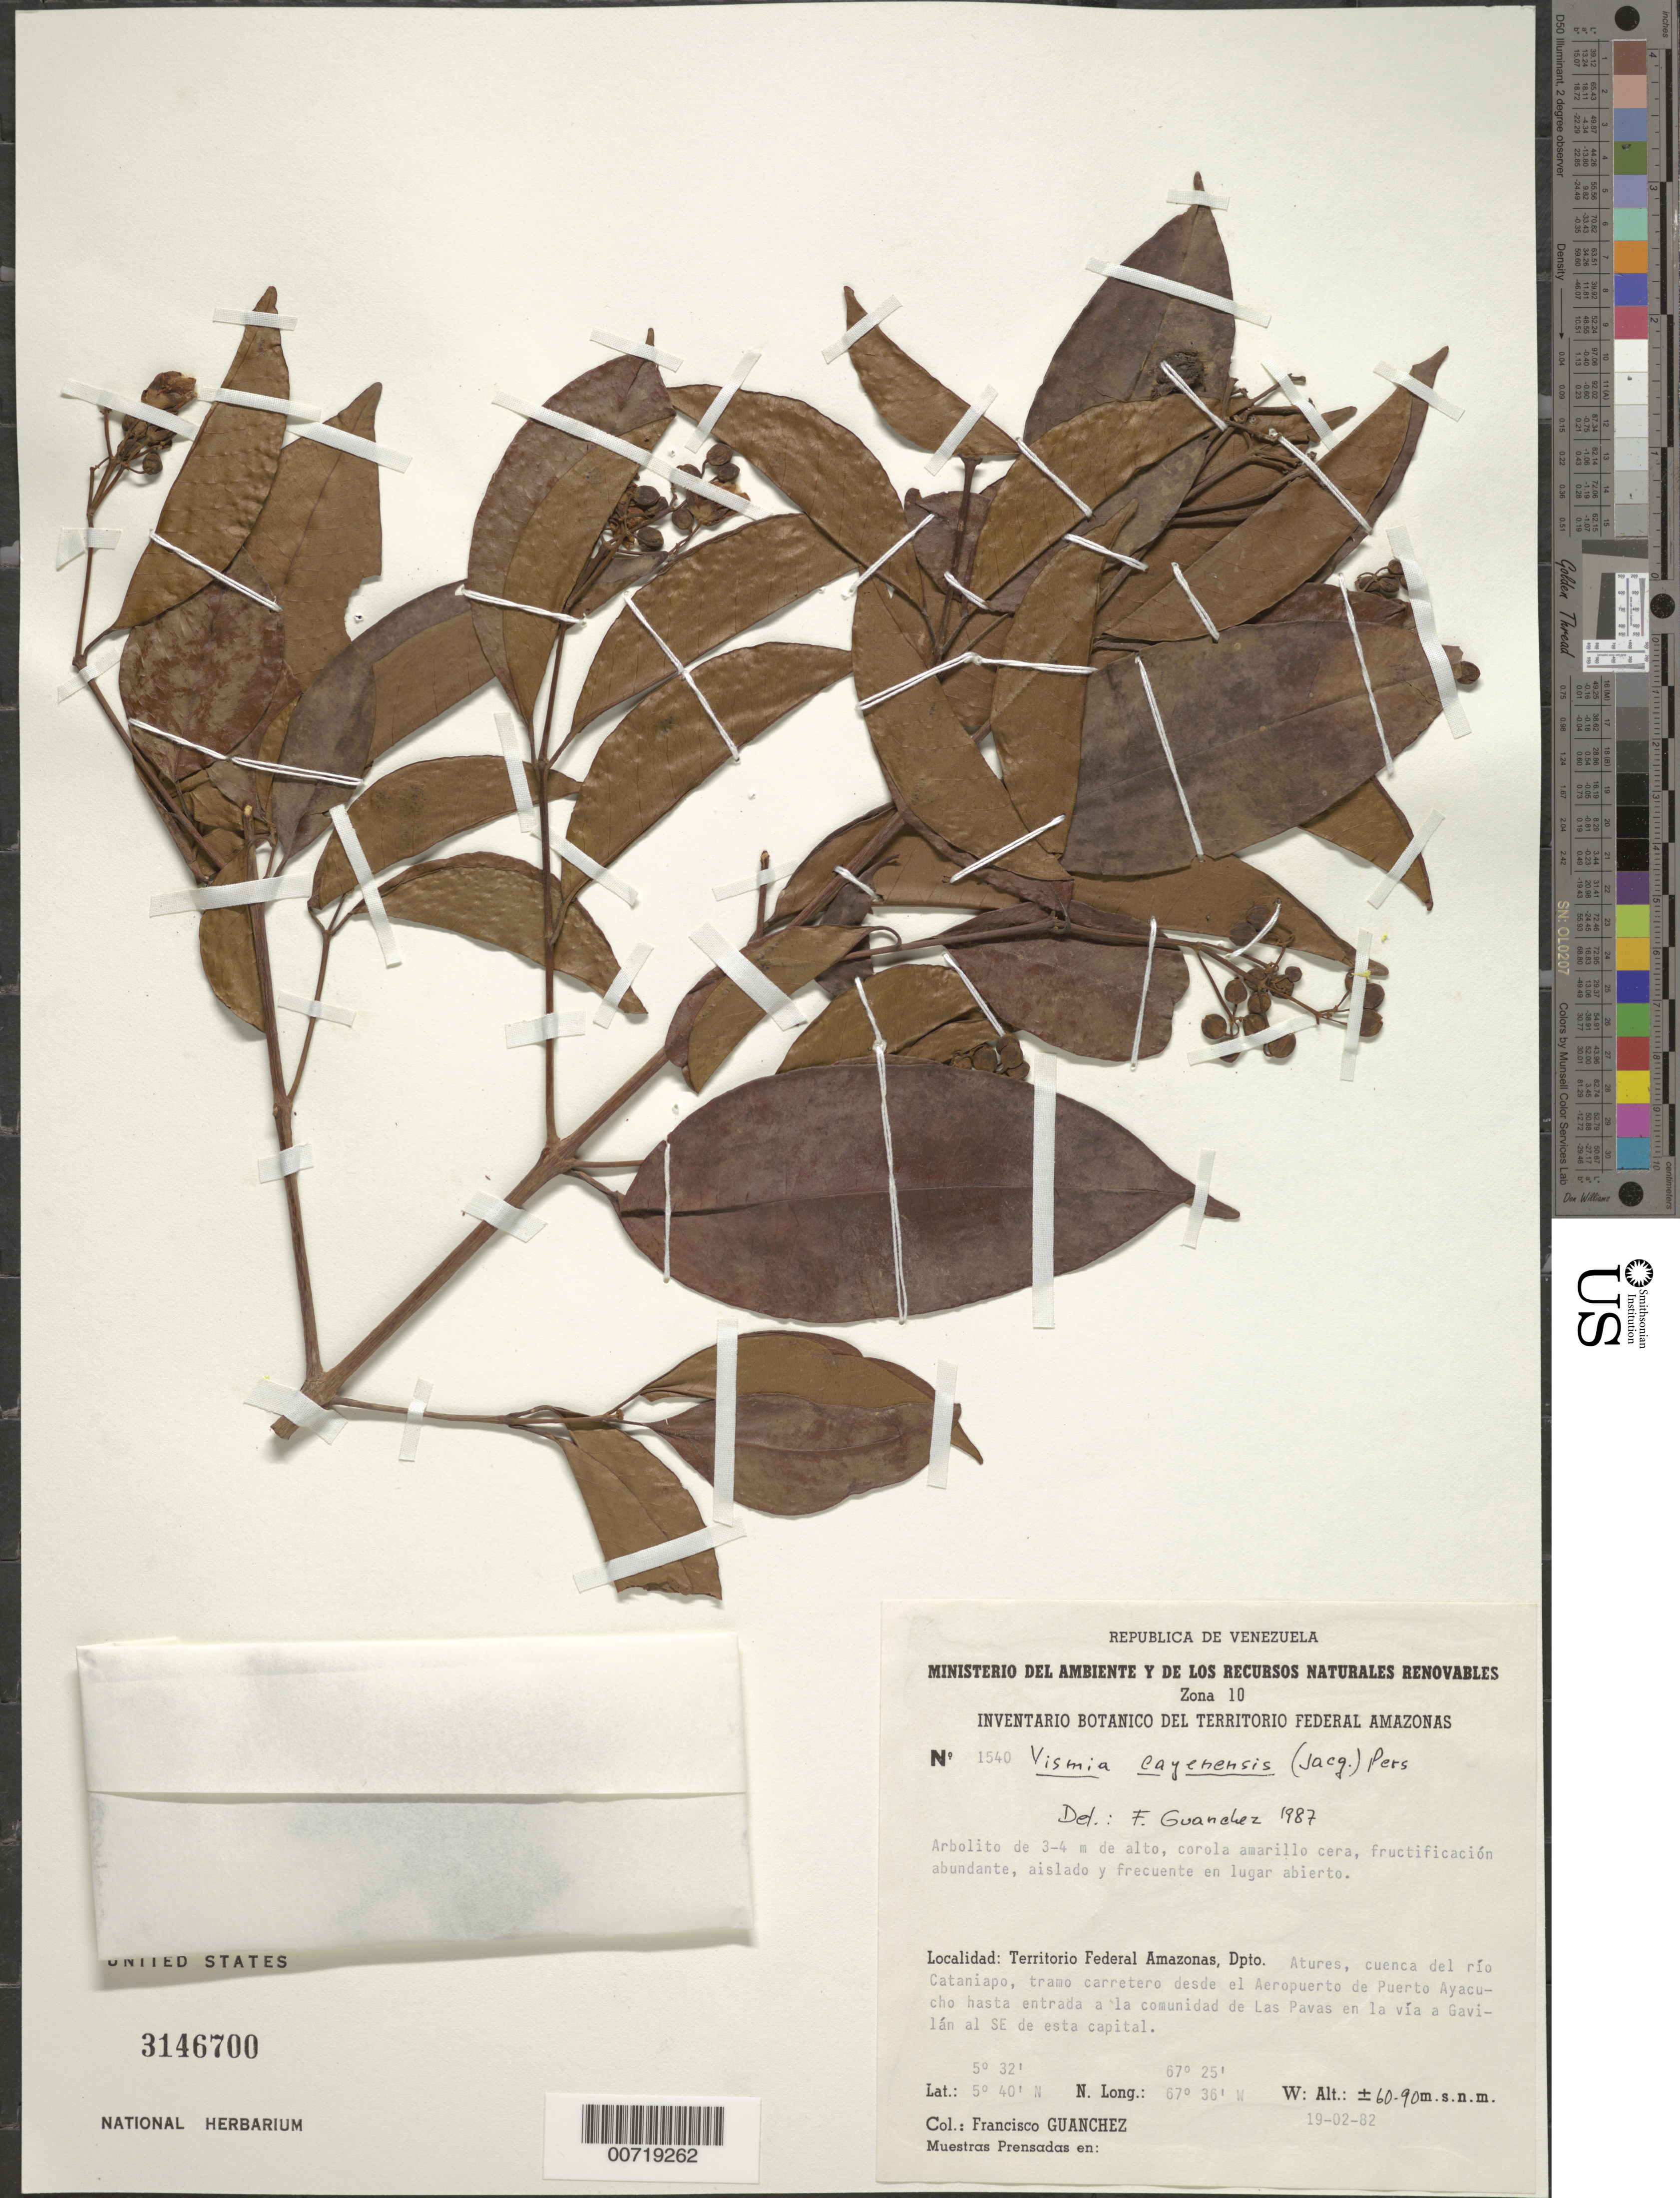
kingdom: Plantae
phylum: Tracheophyta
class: Magnoliopsida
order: Malpighiales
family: Hypericaceae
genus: Vismia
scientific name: Vismia cayennensis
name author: (Jacq.) Pers.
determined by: Guánchez M., Francisco J.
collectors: F. Guánchez M.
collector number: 1540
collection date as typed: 19-Feb-82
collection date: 1982-02-19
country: Venezuela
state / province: Amazonas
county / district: Atures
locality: Río Cataniapo, road from Puerto Ayacucho airport to Las Pavas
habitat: Lugar abierto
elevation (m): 60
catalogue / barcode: US 3146700